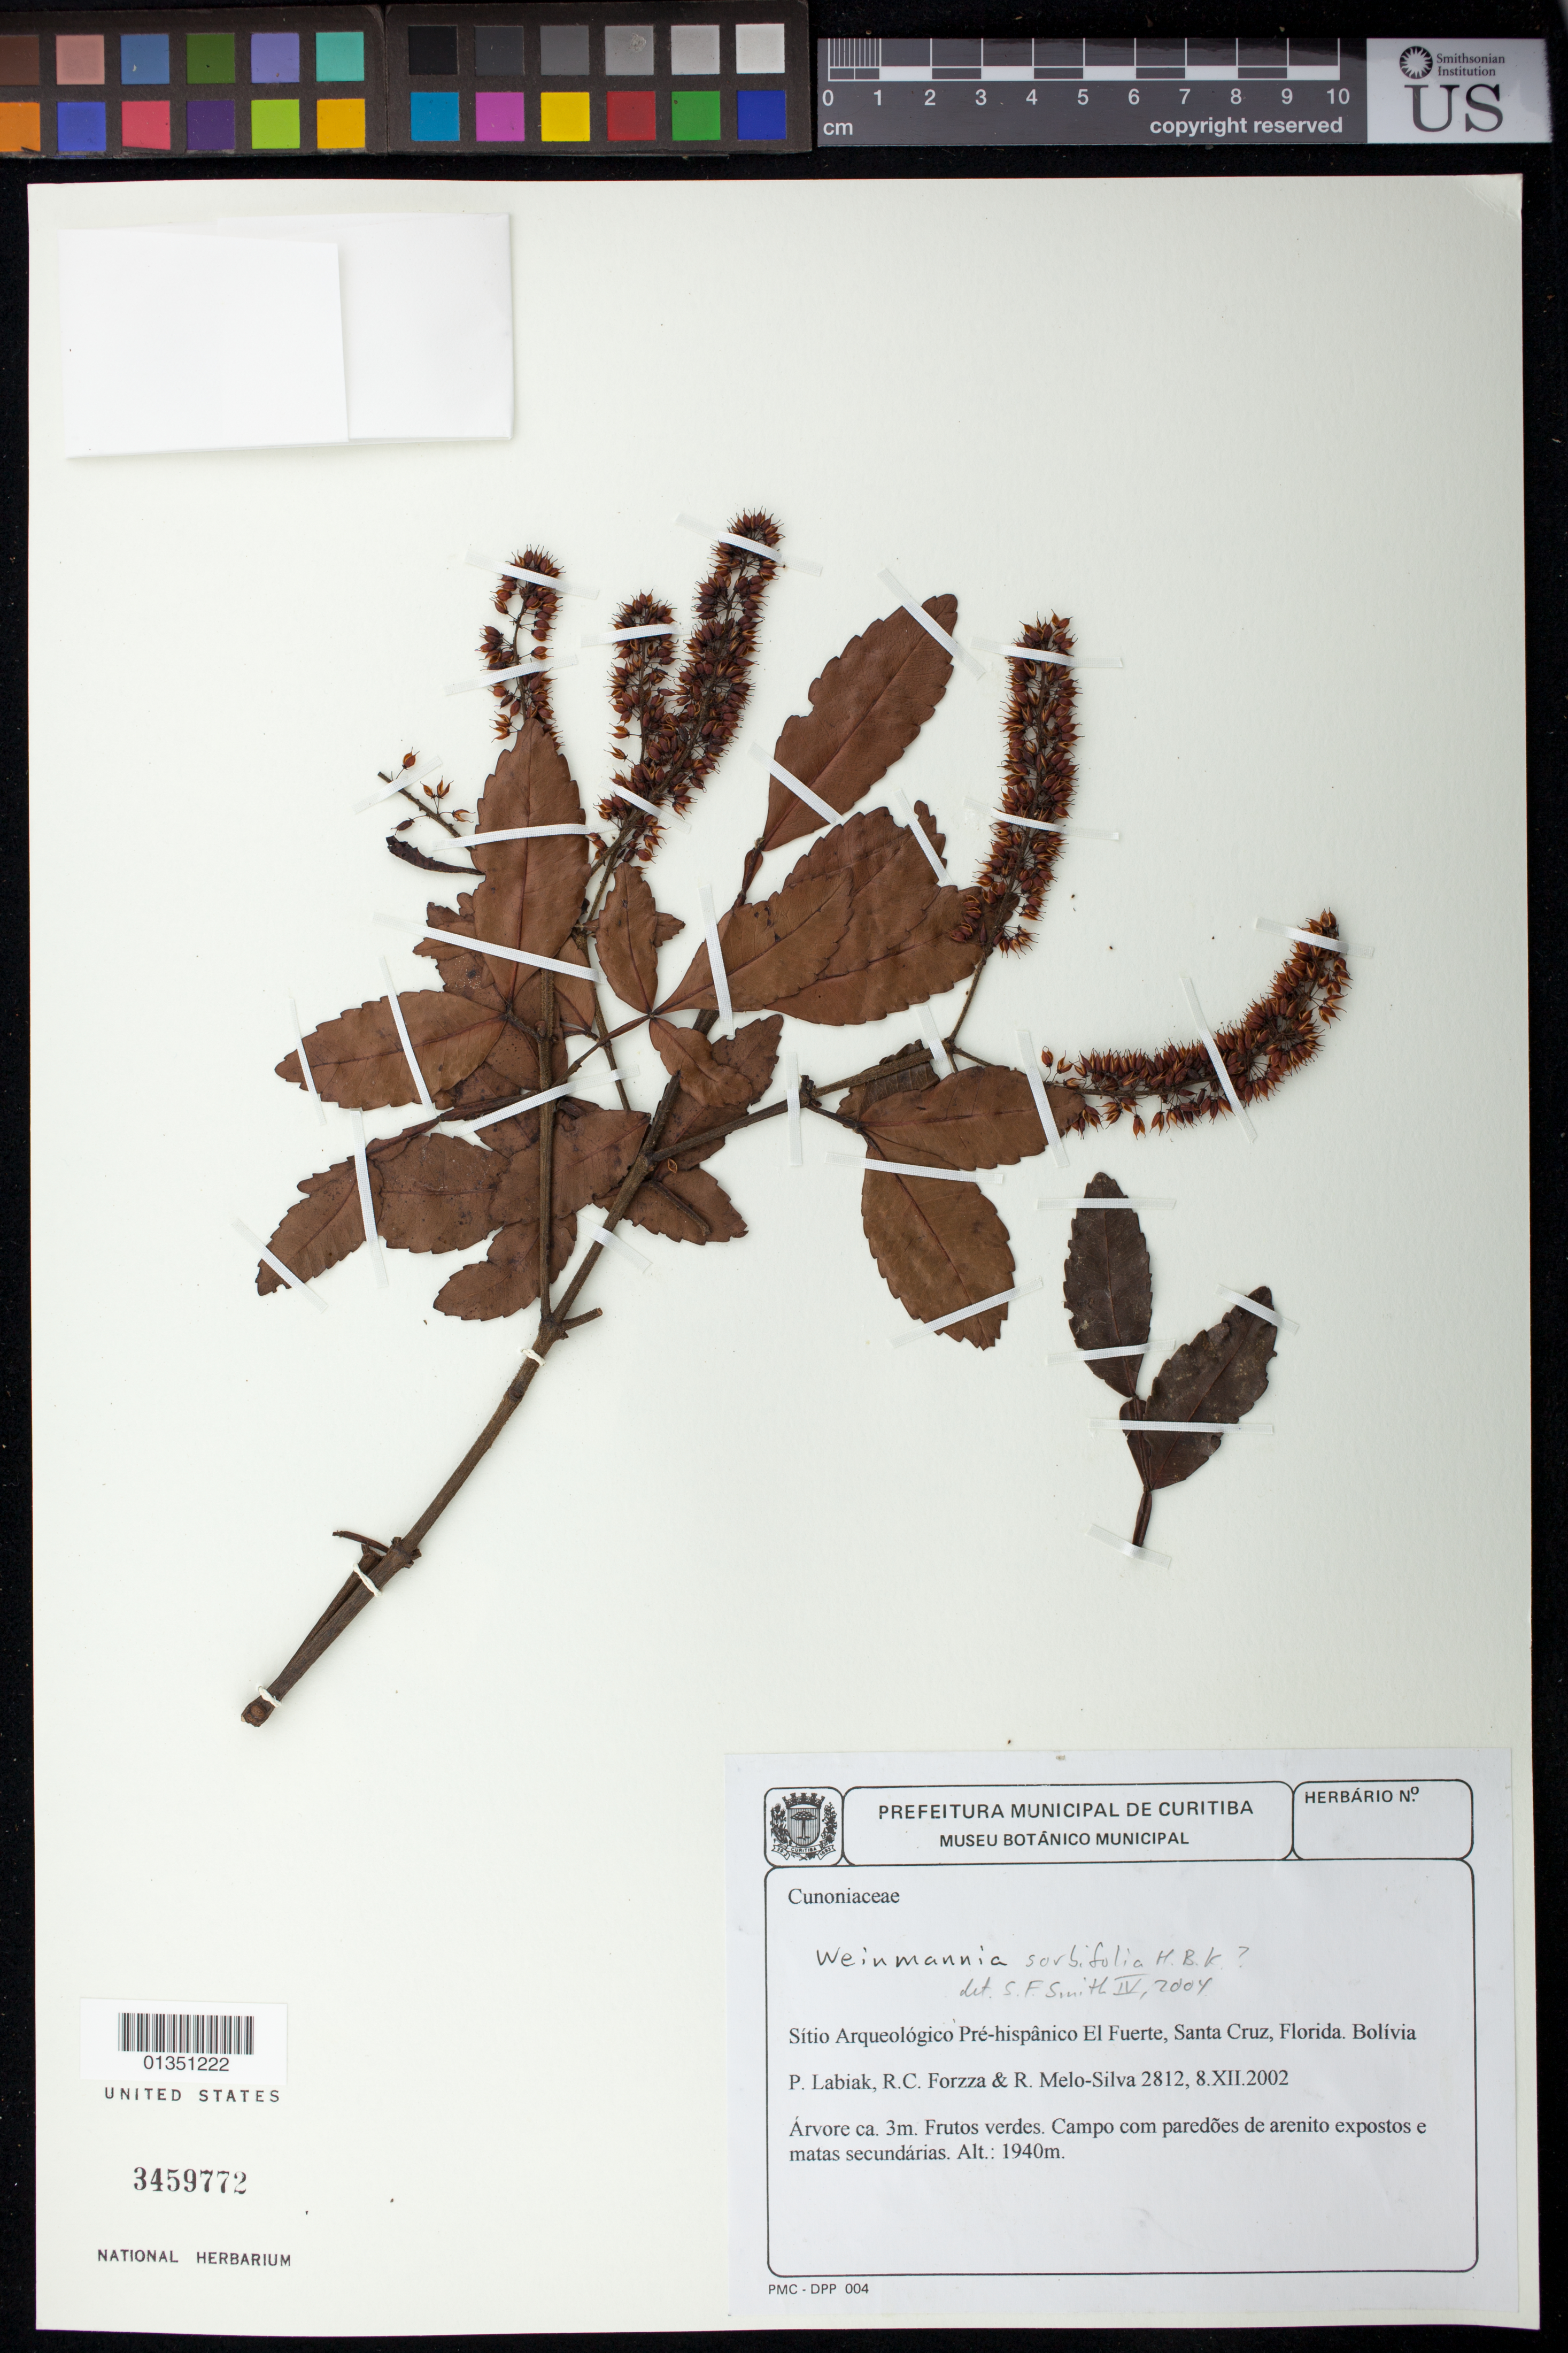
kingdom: Plantae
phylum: Tracheophyta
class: Magnoliopsida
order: Oxalidales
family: Cunoniaceae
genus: Weinmannia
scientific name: Weinmannia sorbifolia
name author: Kunth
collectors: P. H. Labiak, R. C. Forzza & R. Mello-Silva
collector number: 2812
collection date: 2002-12-08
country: Bolivia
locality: Sítio Arqueológico Pré-hispânico El Fuerte, Santa Cruz, Florida. Bolívia.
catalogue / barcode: US 3459772